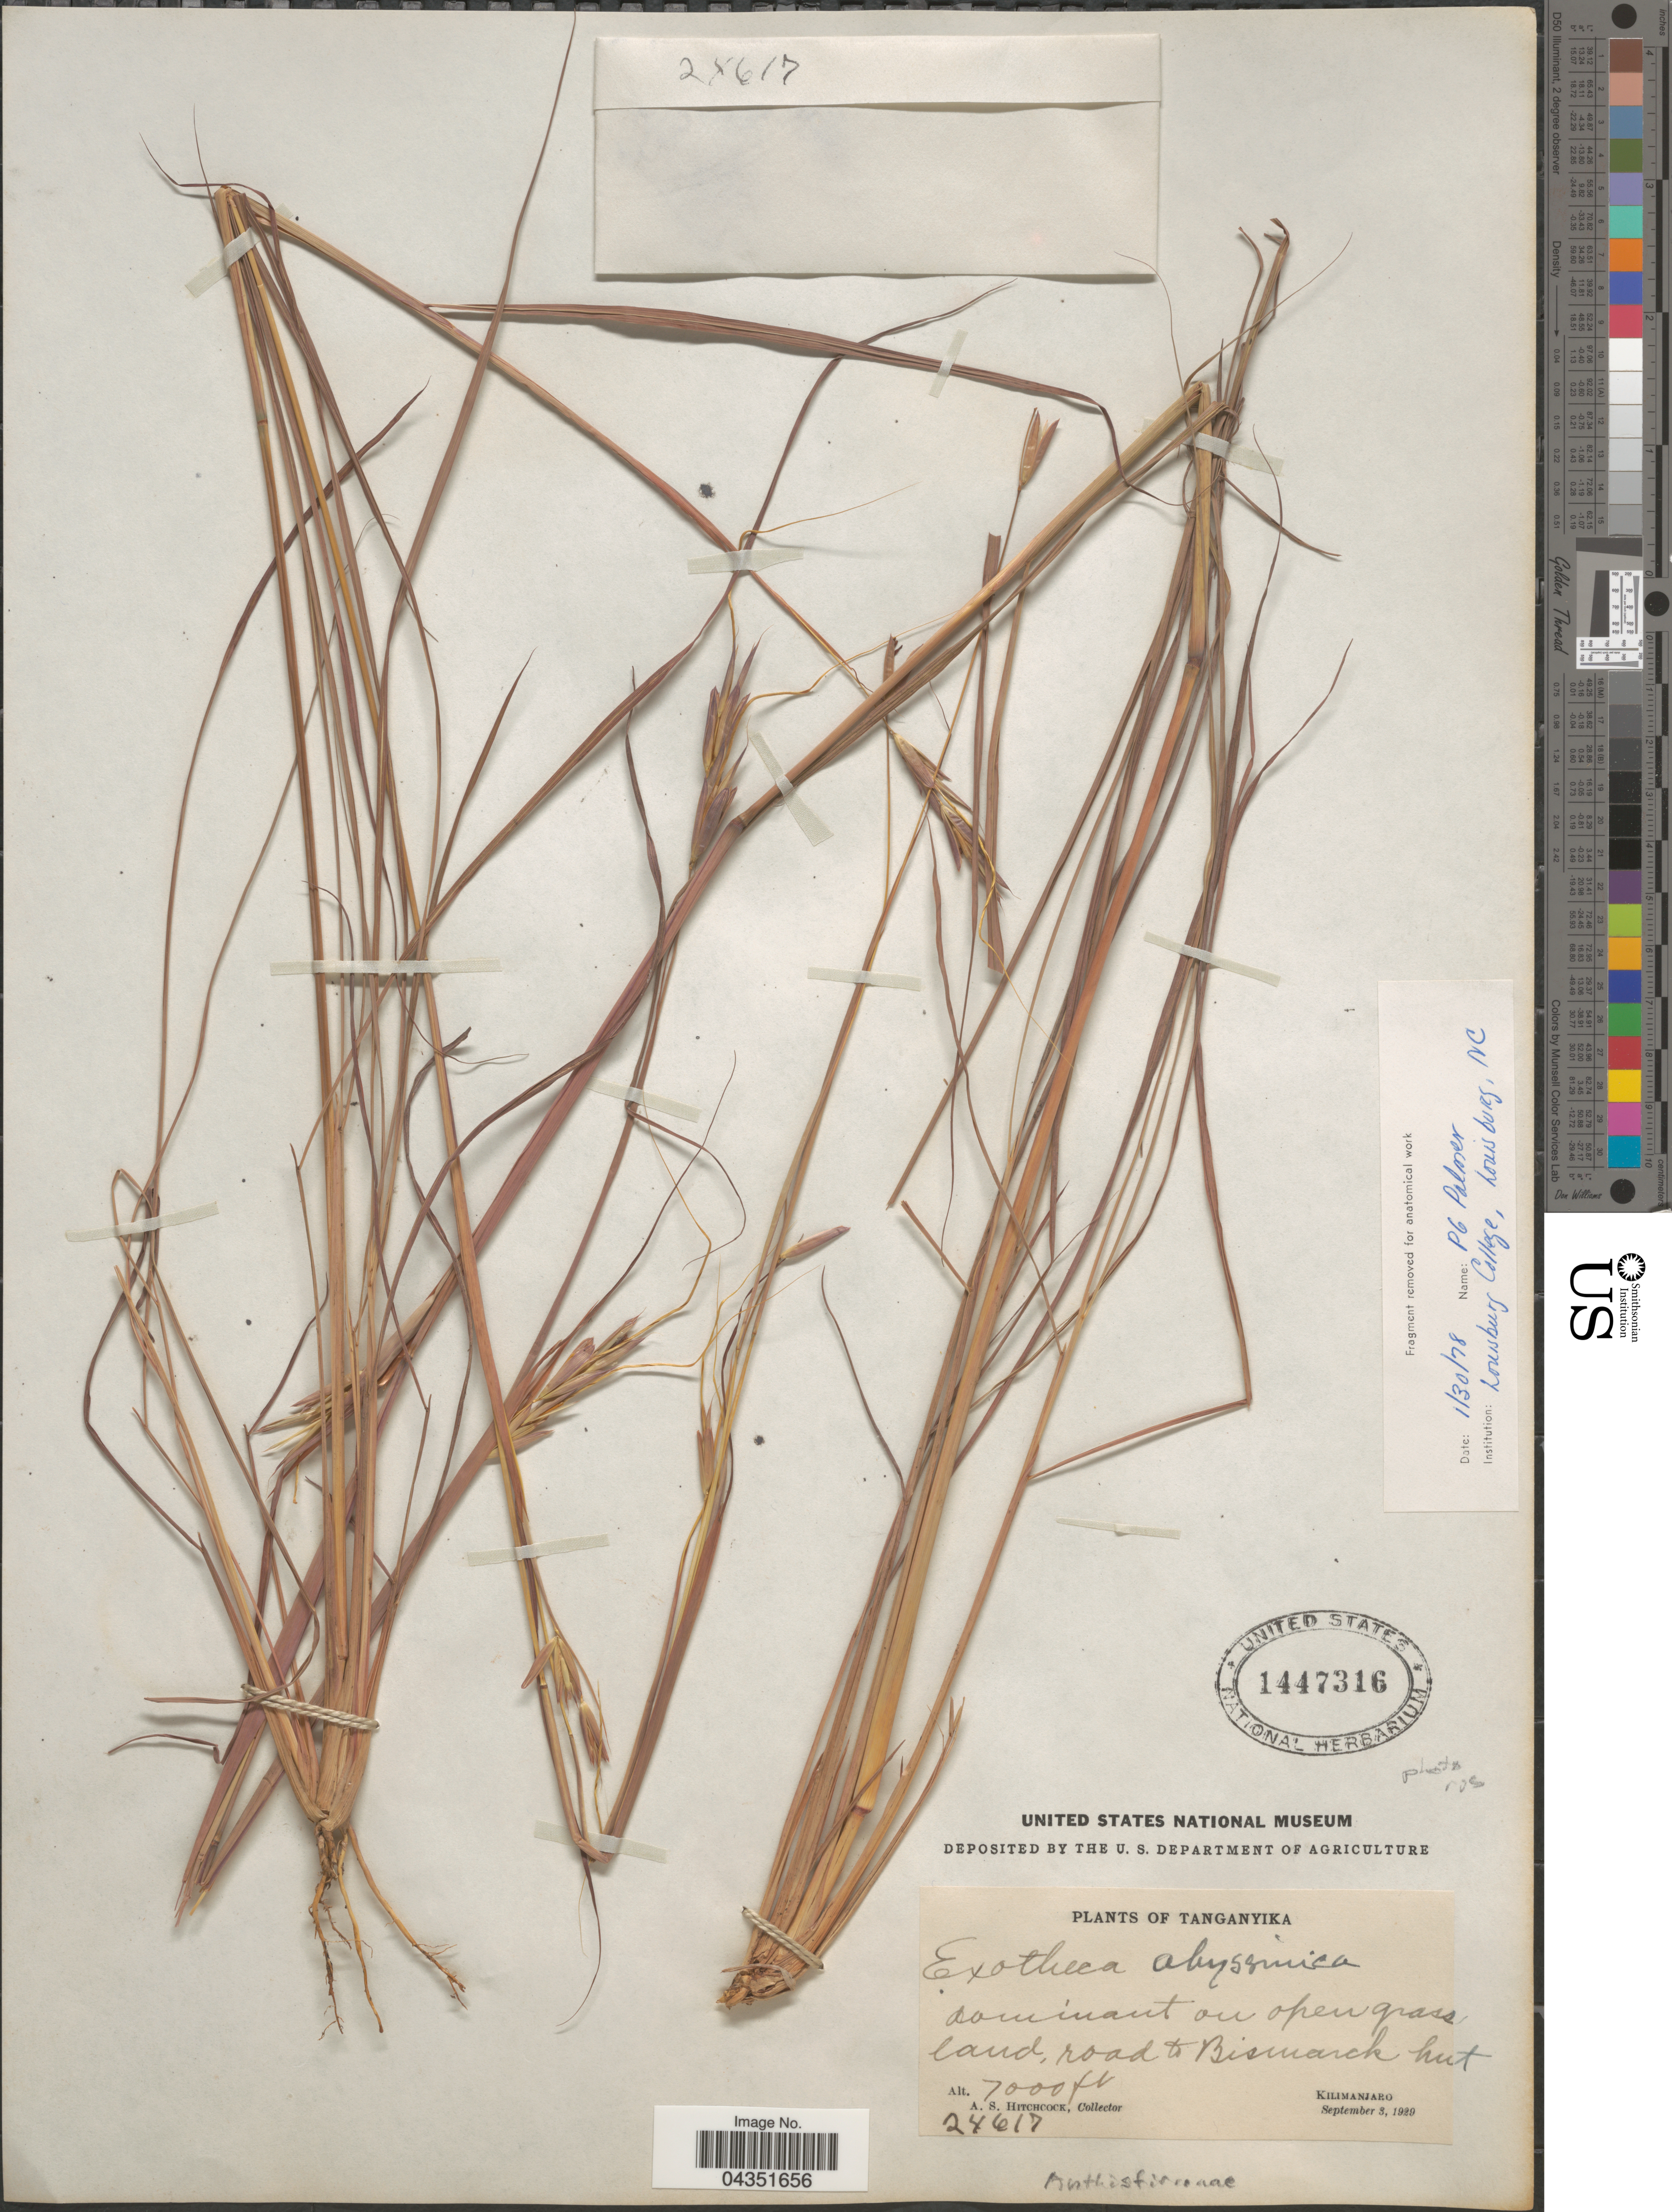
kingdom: Plantae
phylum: Tracheophyta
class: Liliopsida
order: Poales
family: Poaceae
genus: Exotheca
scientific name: Exotheca abyssinica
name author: (Hochst. ex A. Rich.) Andersson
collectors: A. S. Hitchcock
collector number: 24617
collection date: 1920-09-03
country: Tanzania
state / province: Kilimanjaro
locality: Dominant on open grassland, road to Bismarck hut.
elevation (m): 2134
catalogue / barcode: US 1447316